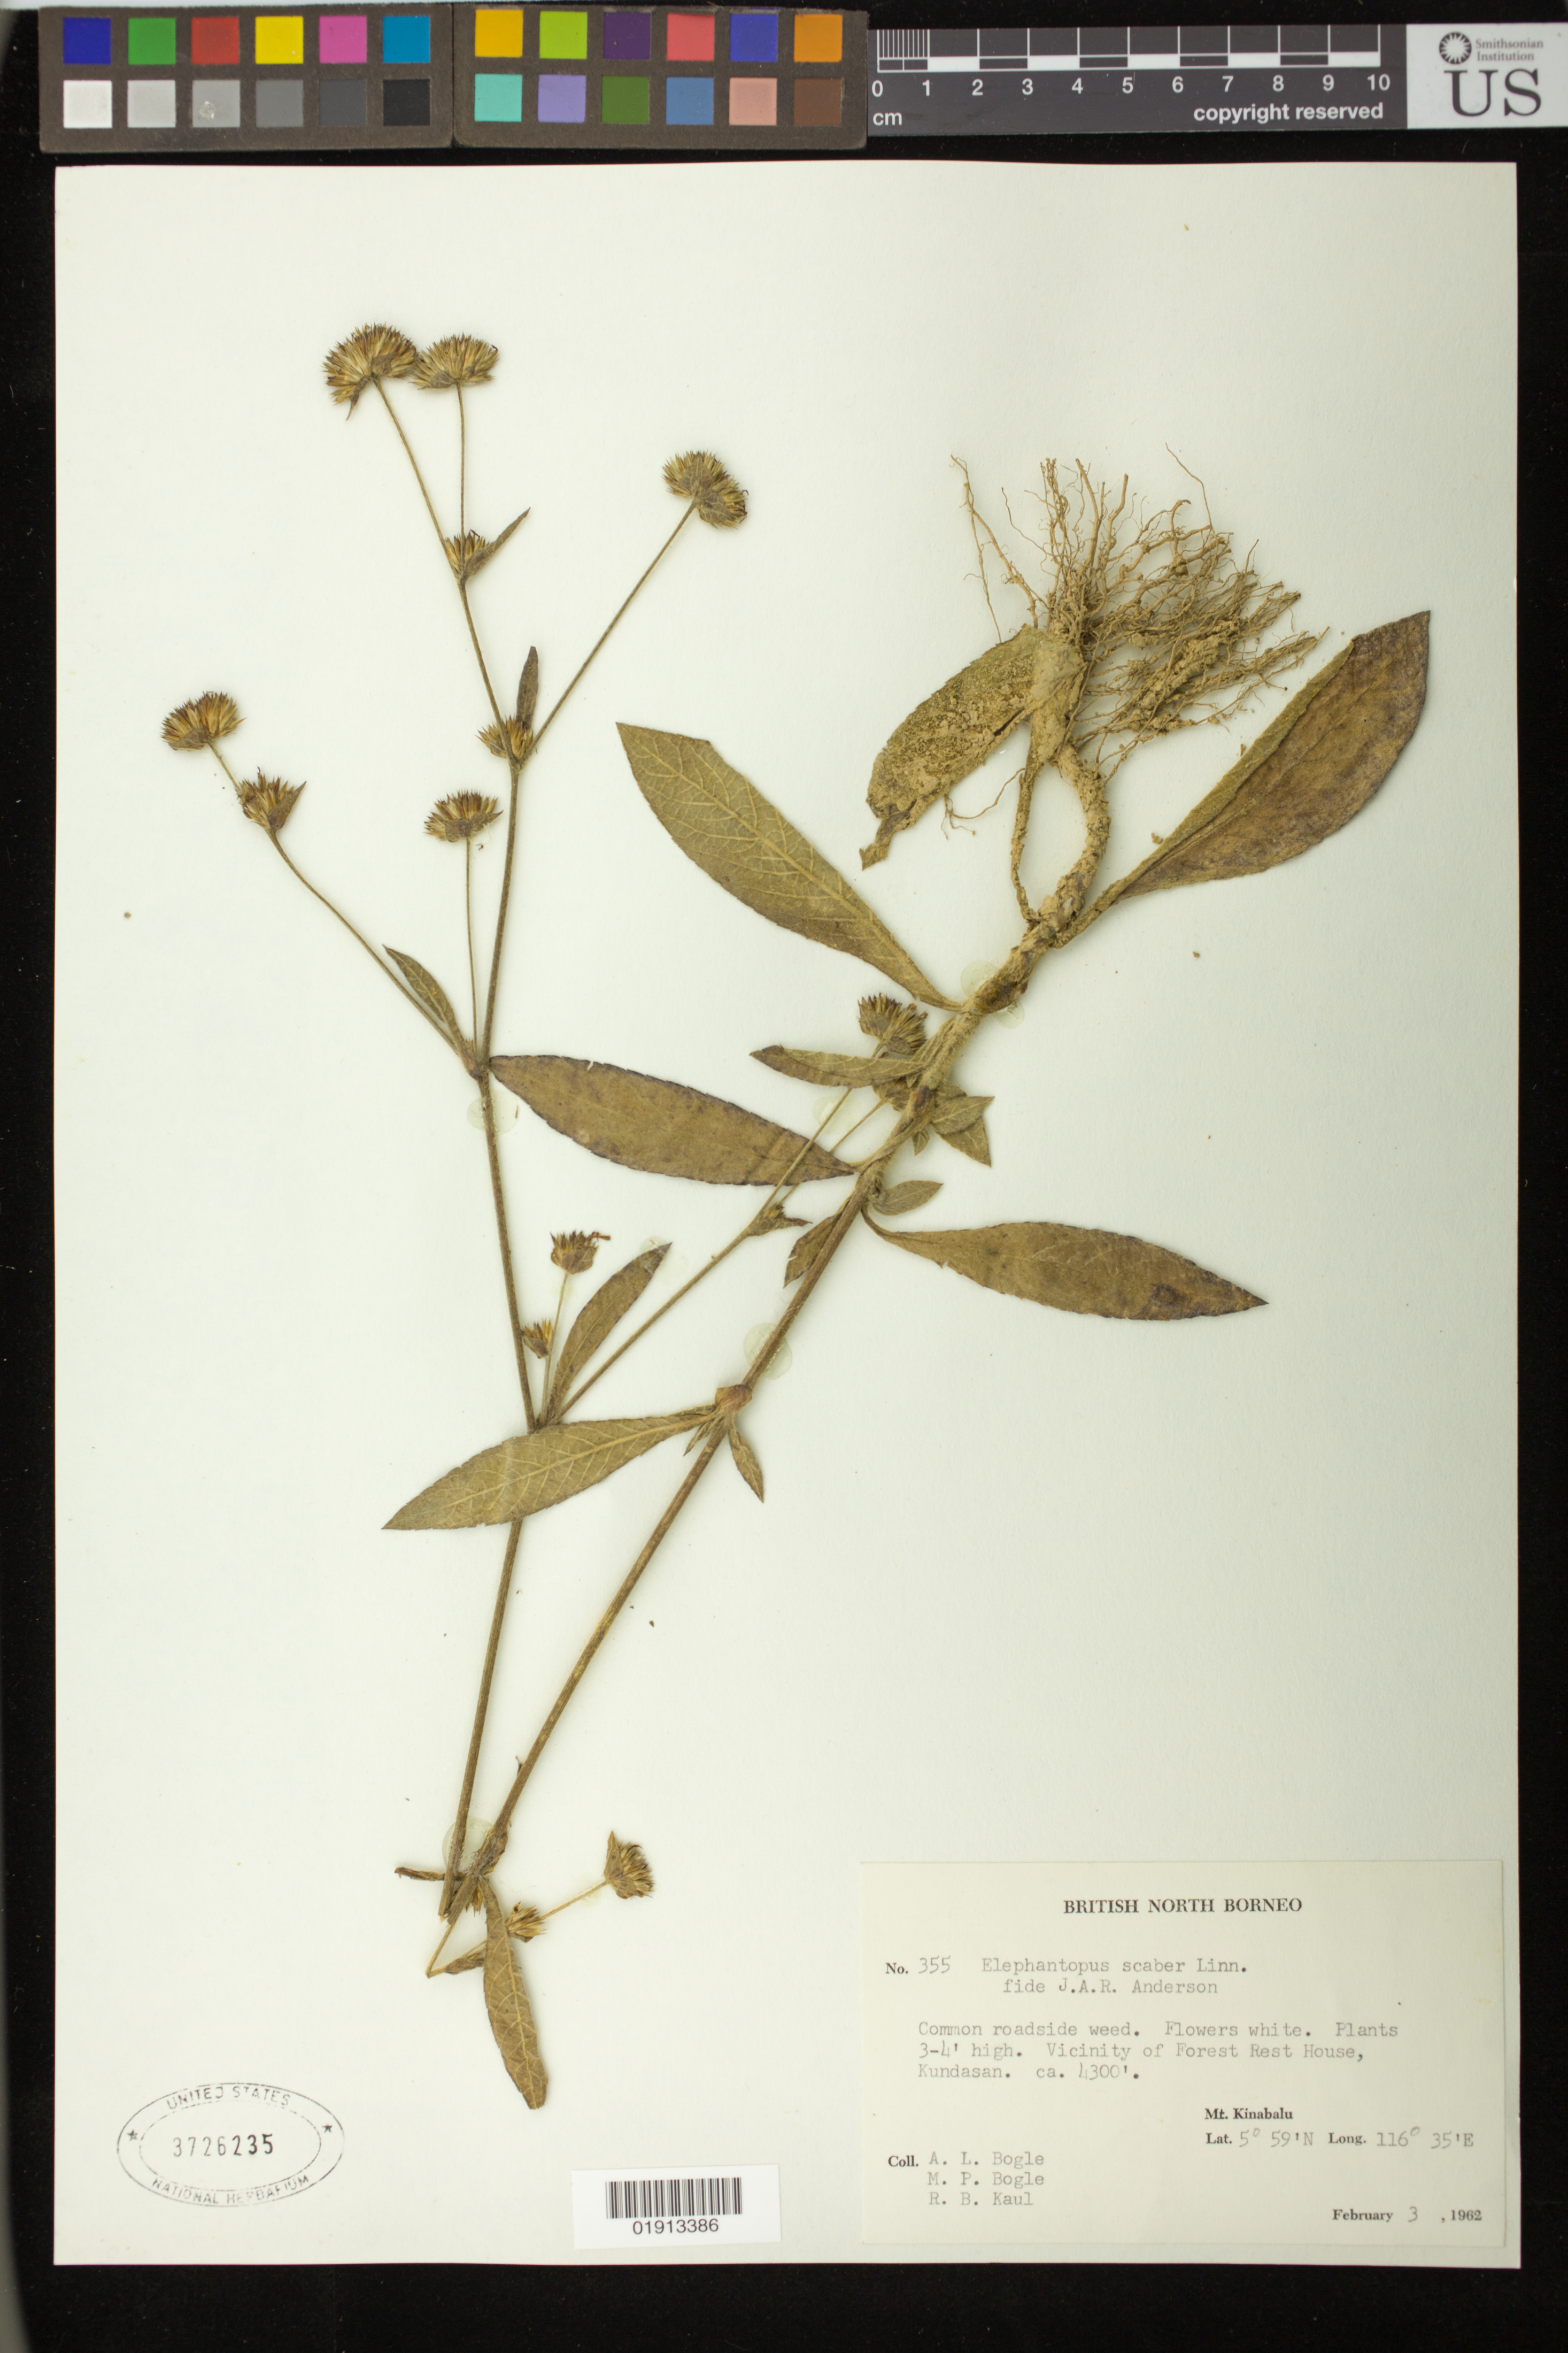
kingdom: Plantae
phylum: Tracheophyta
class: Magnoliopsida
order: Asterales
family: Asteraceae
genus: Elephantopus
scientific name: Elephantopus scaber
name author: L.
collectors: Bogle, A.L., M. Bogle & R. Kaul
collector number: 355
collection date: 1962-02-03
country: Malaysia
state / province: Sabah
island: Borneo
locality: British North Borneo. Mt. Kinabalu, vicinity of Forest Rest House, Kundasan.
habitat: Common roadside weed.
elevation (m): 1311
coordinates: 5 59 N, 116 35 E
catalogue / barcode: US 3726235